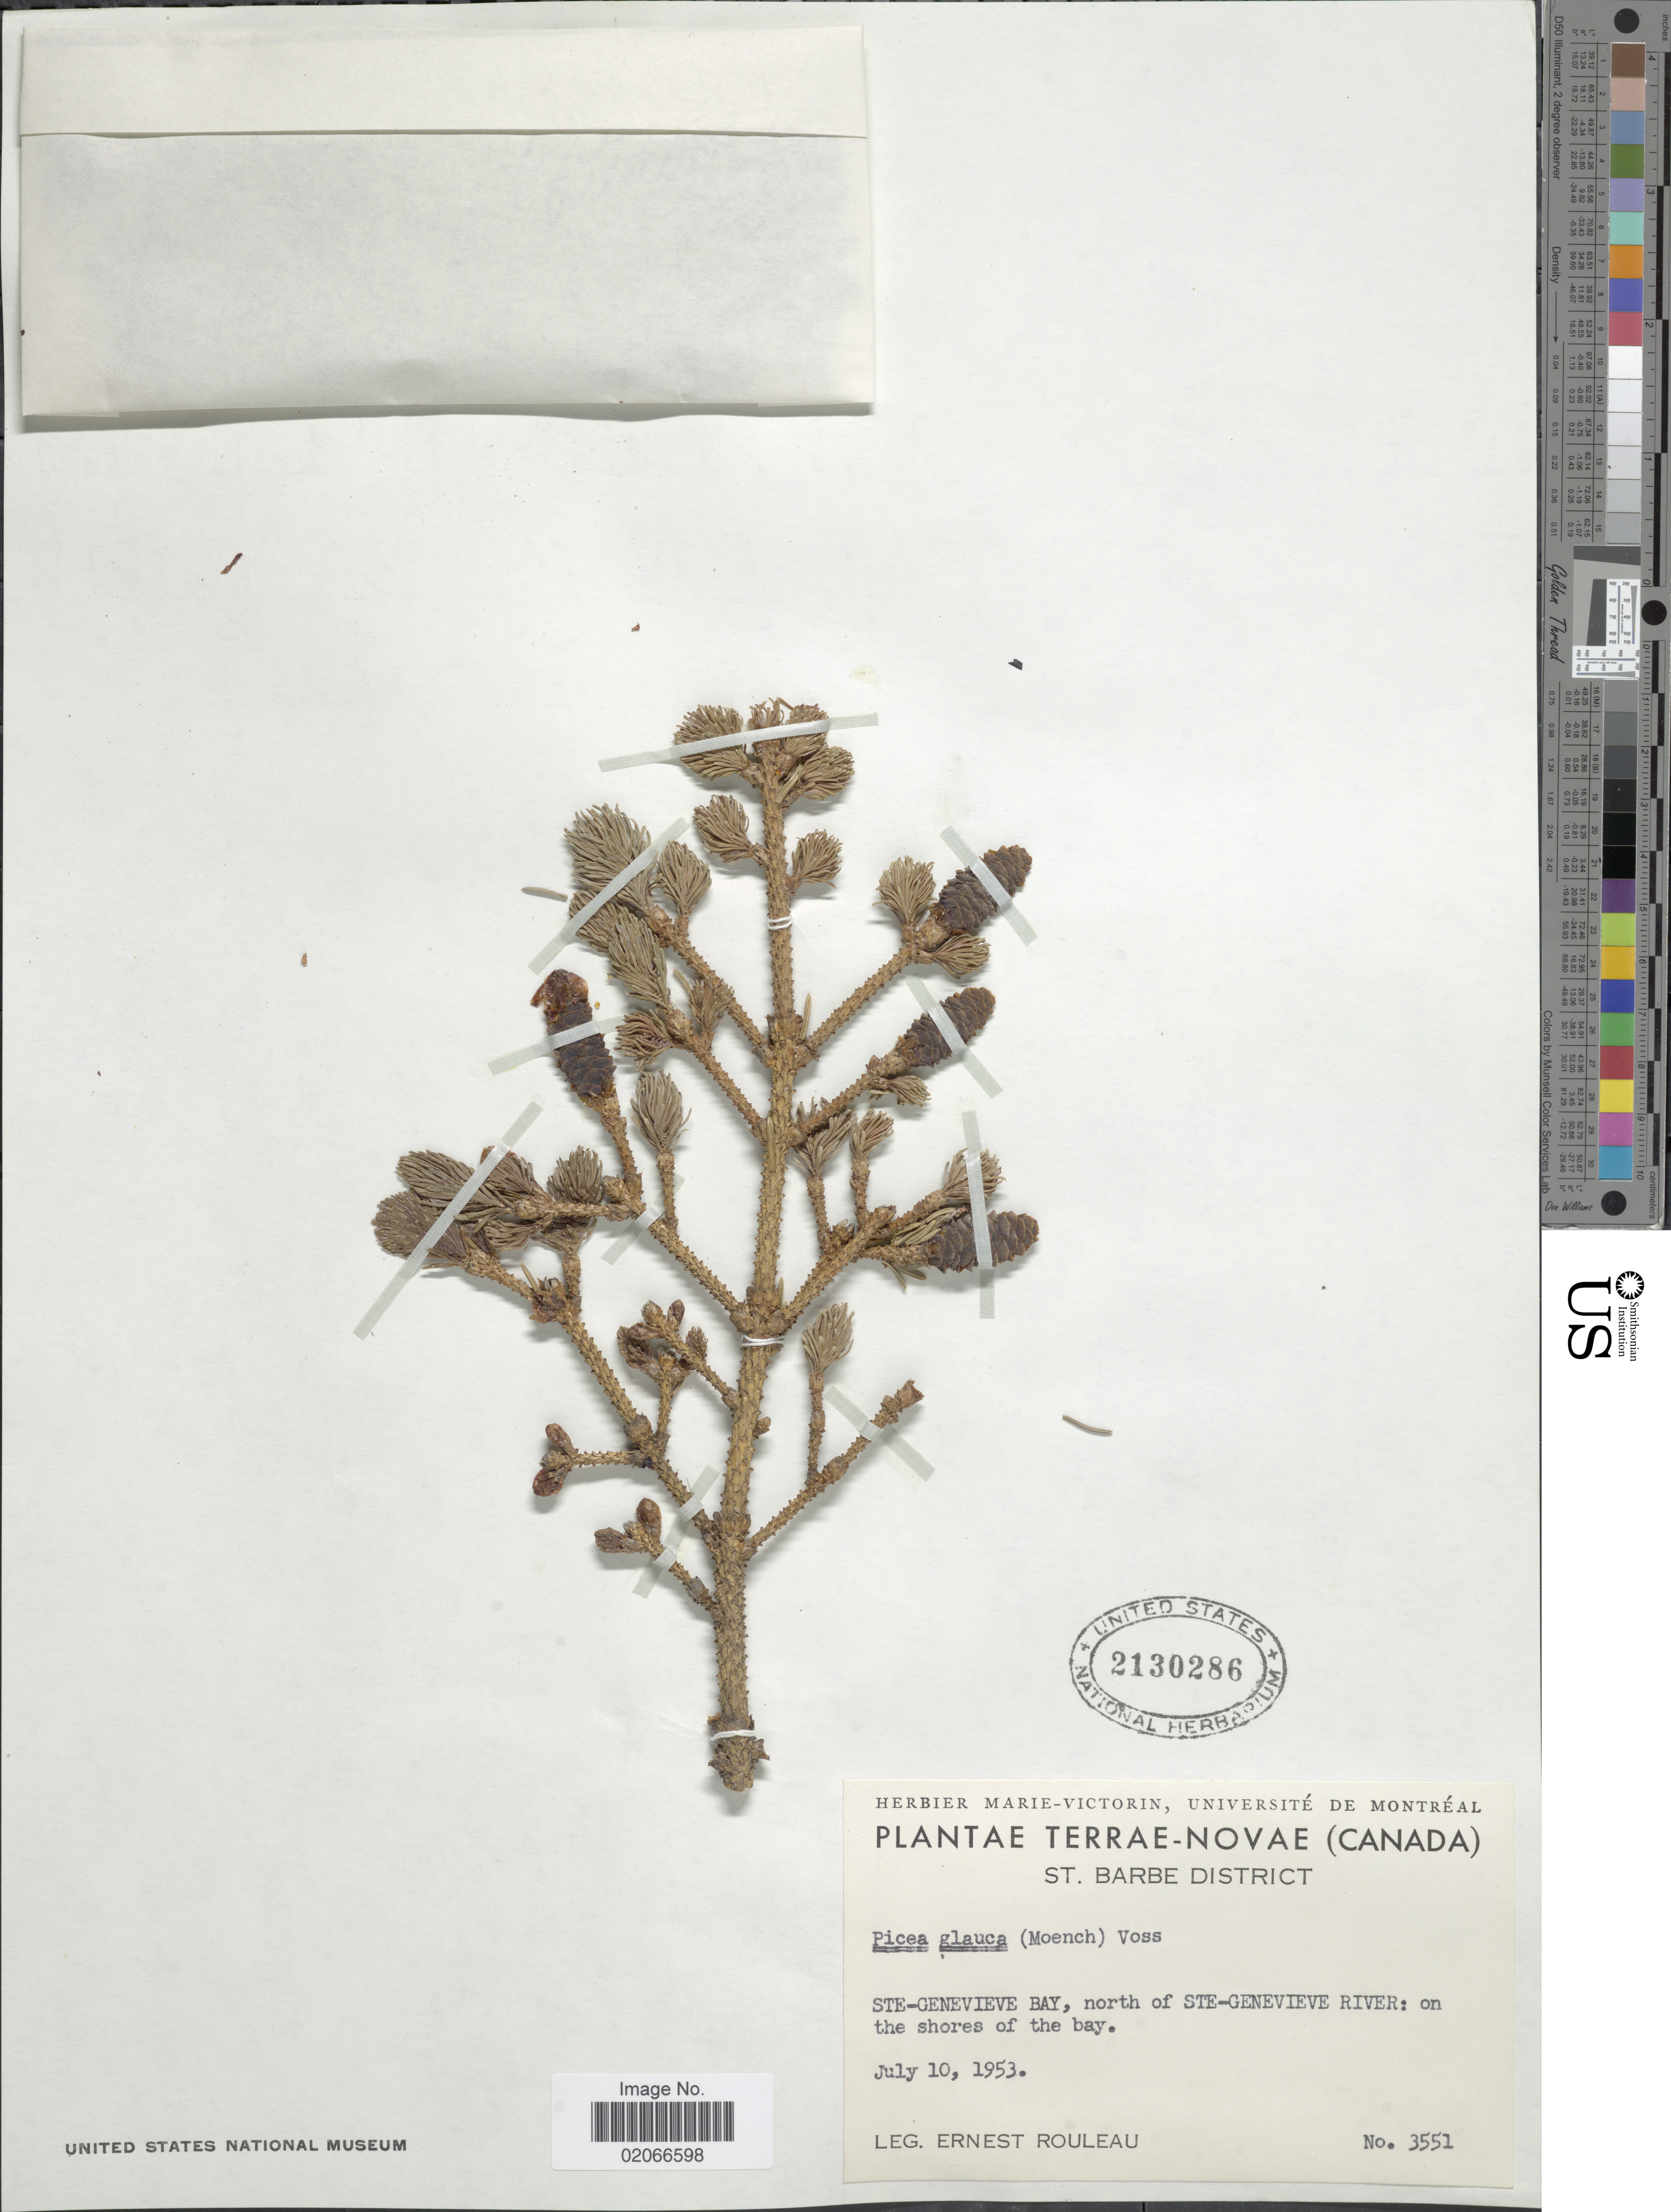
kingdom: Plantae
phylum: Tracheophyta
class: Pinopsida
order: Pinales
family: Pinaceae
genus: Picea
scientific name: Picea glauca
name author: (Moench) Voss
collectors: E. Rouleau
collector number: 3551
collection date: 1953-07-10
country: Canada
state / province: Newfoundland and Labrador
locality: St. Barbe District. Ste-Genevieve Bay, north of Ste-Genevieve River: on the shores of the bay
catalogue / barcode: US 2130286